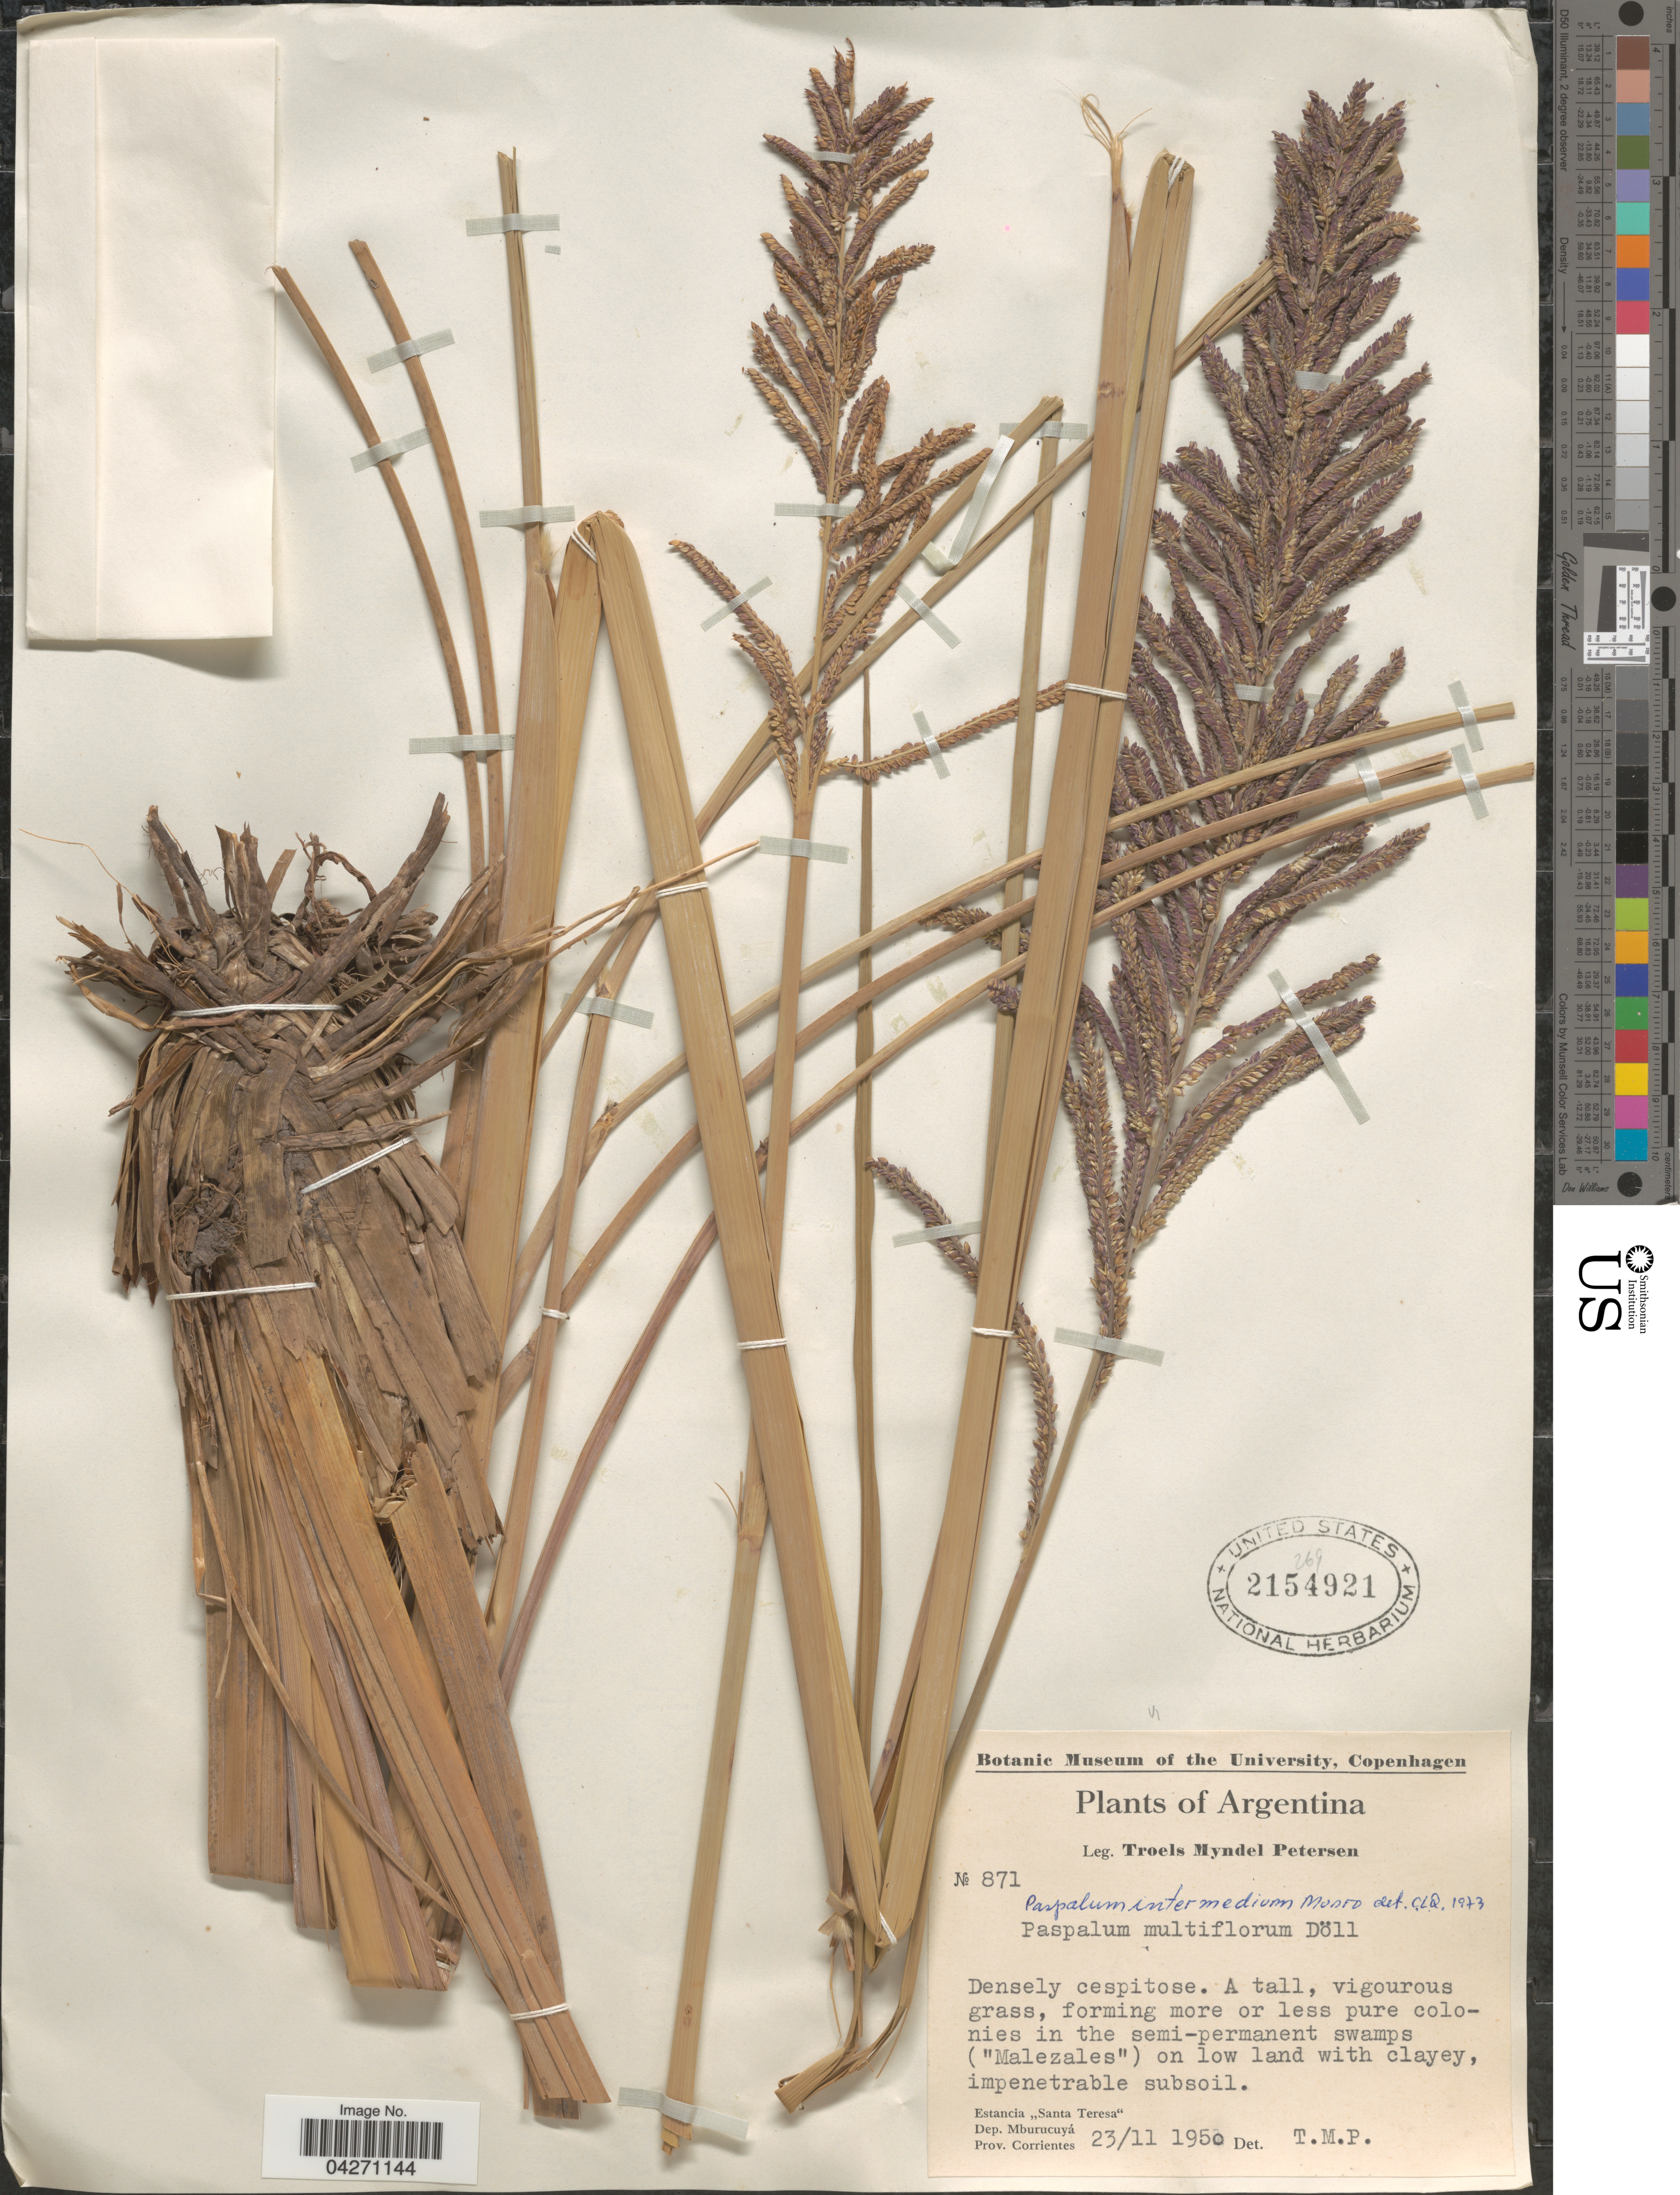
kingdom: Plantae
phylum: Tracheophyta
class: Liliopsida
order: Poales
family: Poaceae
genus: Paspalum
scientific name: Paspalum intermedium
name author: Munro ex Morong & Britton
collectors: T. M. Petersen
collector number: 871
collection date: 1950-11-23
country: Argentina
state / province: Corrientes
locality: Estancia "Santa Teresa". Dep. Mburucuyá. Prov. Corrientes.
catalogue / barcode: US 2154921